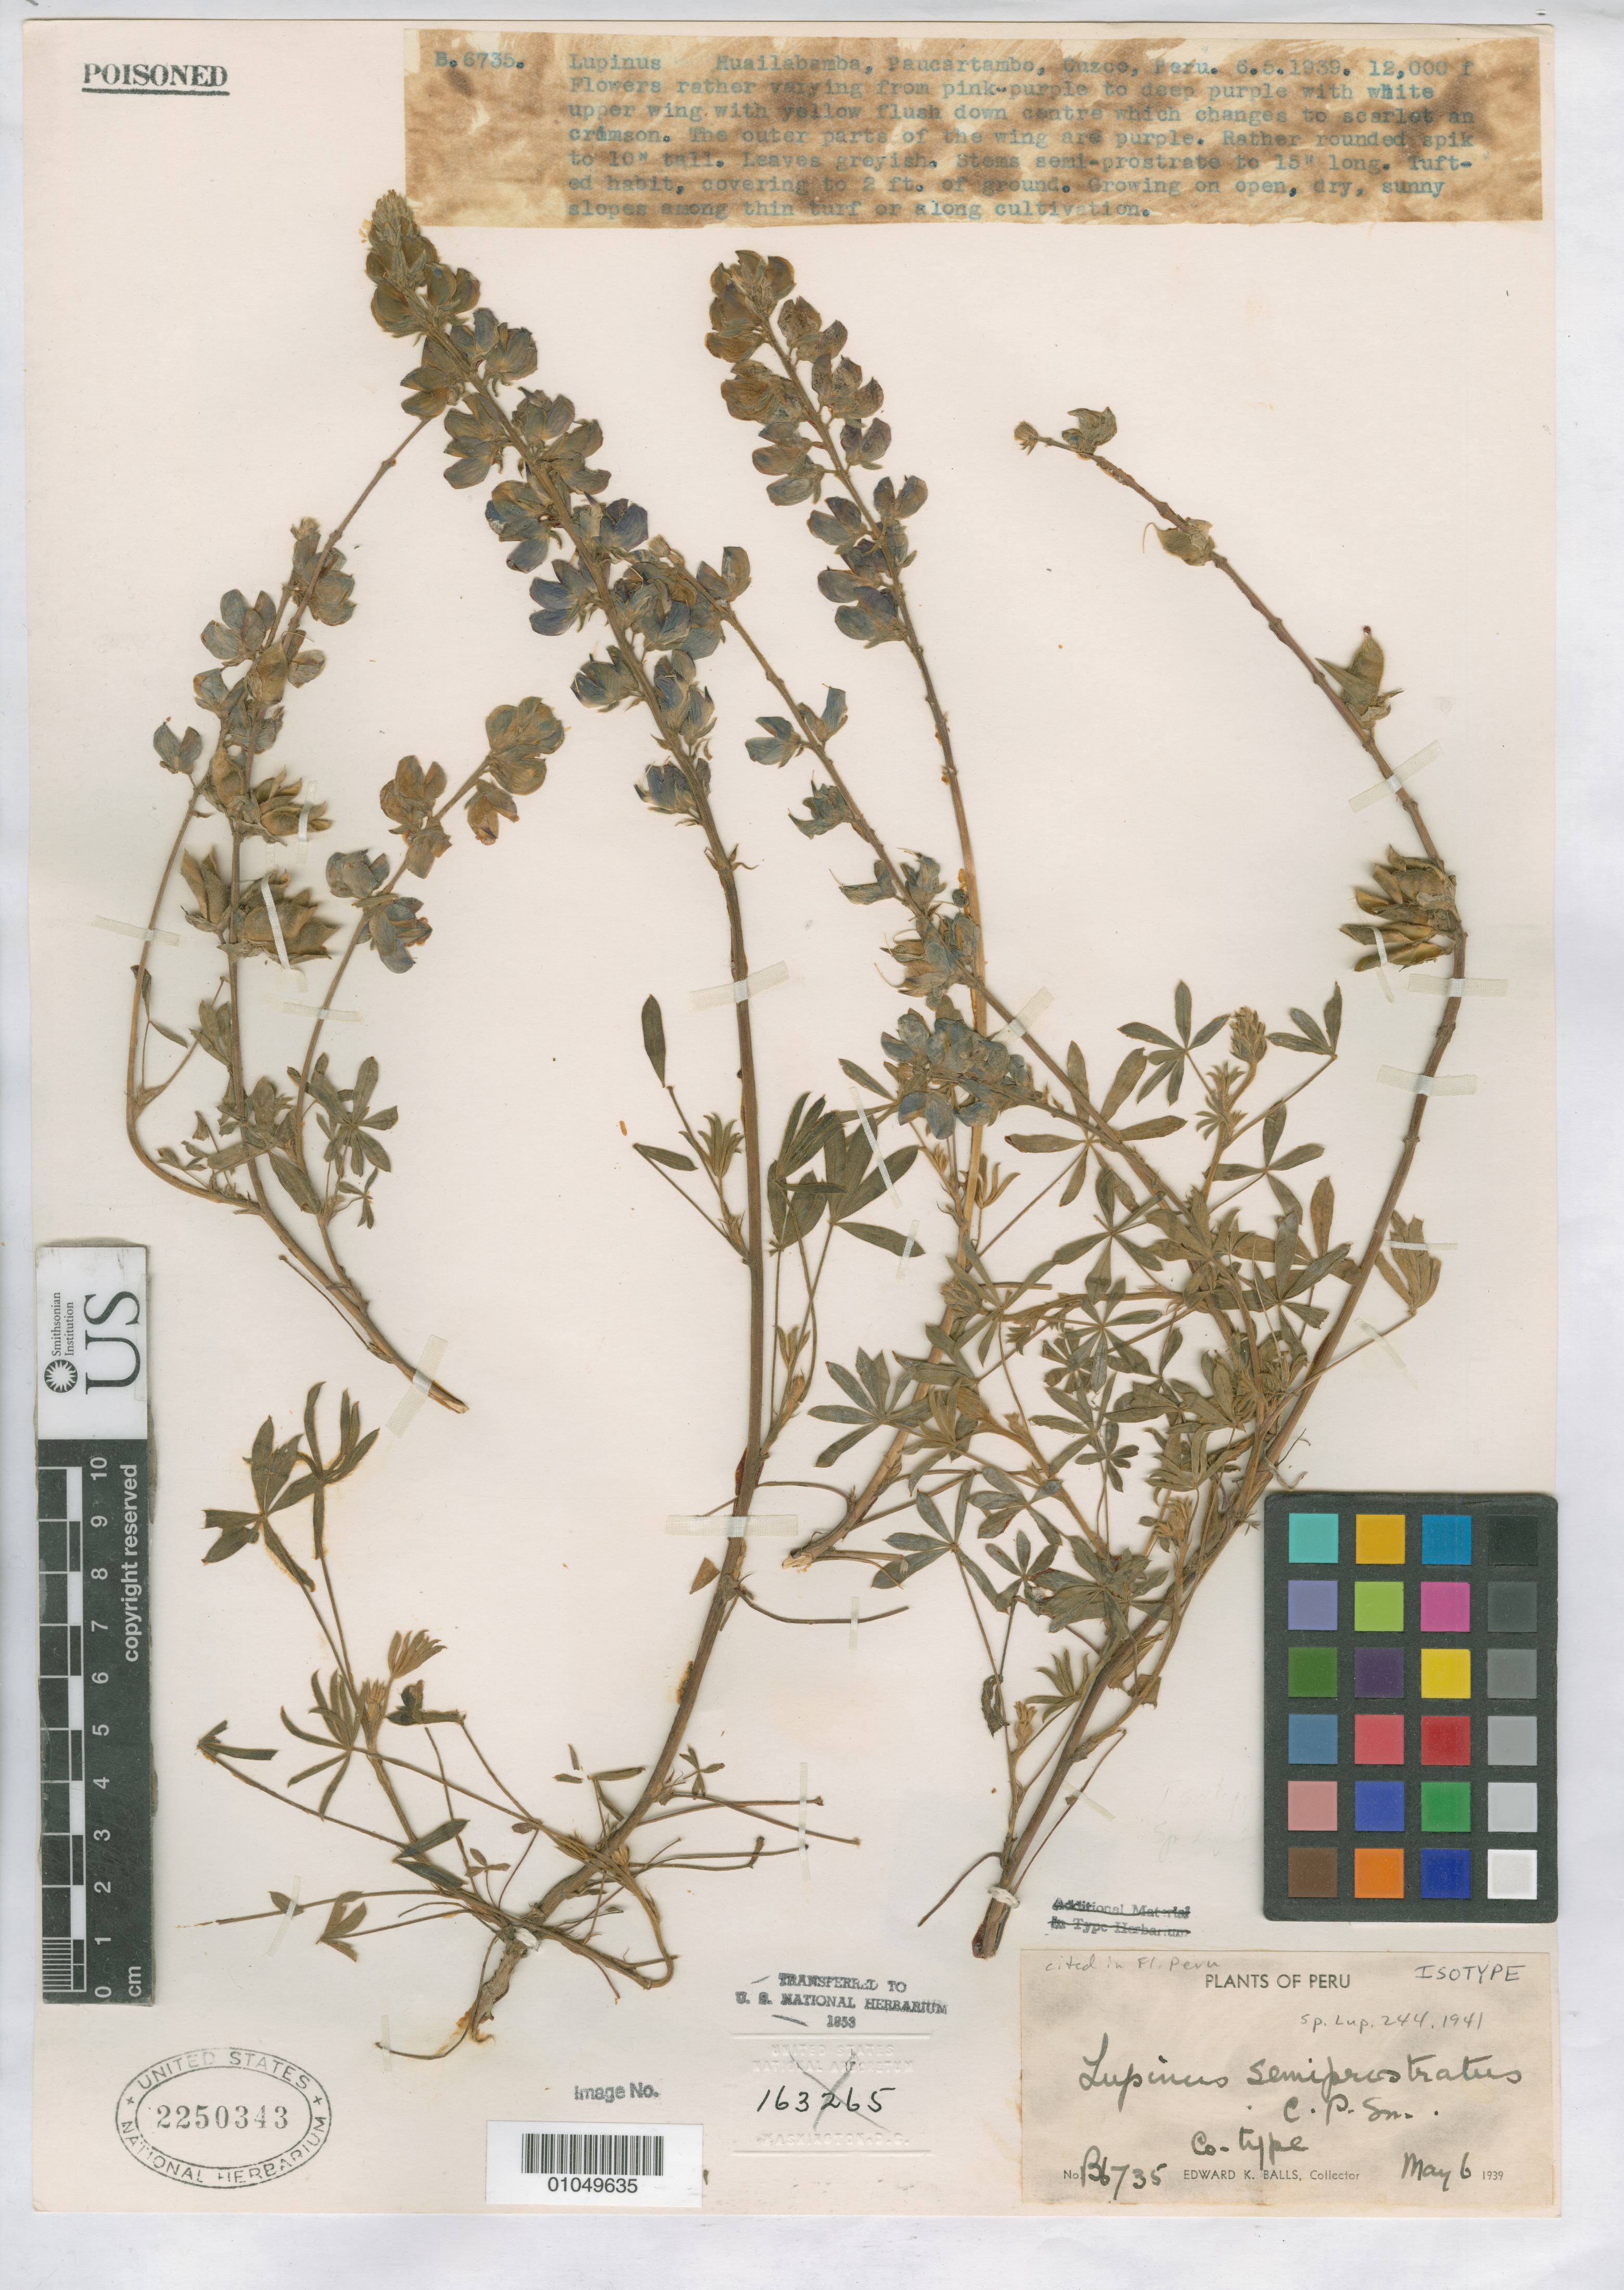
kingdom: Plantae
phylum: Tracheophyta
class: Magnoliopsida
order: Fabales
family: Fabaceae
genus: Lupinus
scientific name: Lupinus semiprostratus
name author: C.P. Sm.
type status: Isotype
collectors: E. K. Balls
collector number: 6735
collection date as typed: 06 May 1939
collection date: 1939-05-06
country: Peru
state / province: Cusco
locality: Huailabamba, Paucartambo.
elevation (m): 3658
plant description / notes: Specimen ex U.S. National Arboretum, transferred to U.S. National Herbarium, 1953.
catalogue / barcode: US 2250343